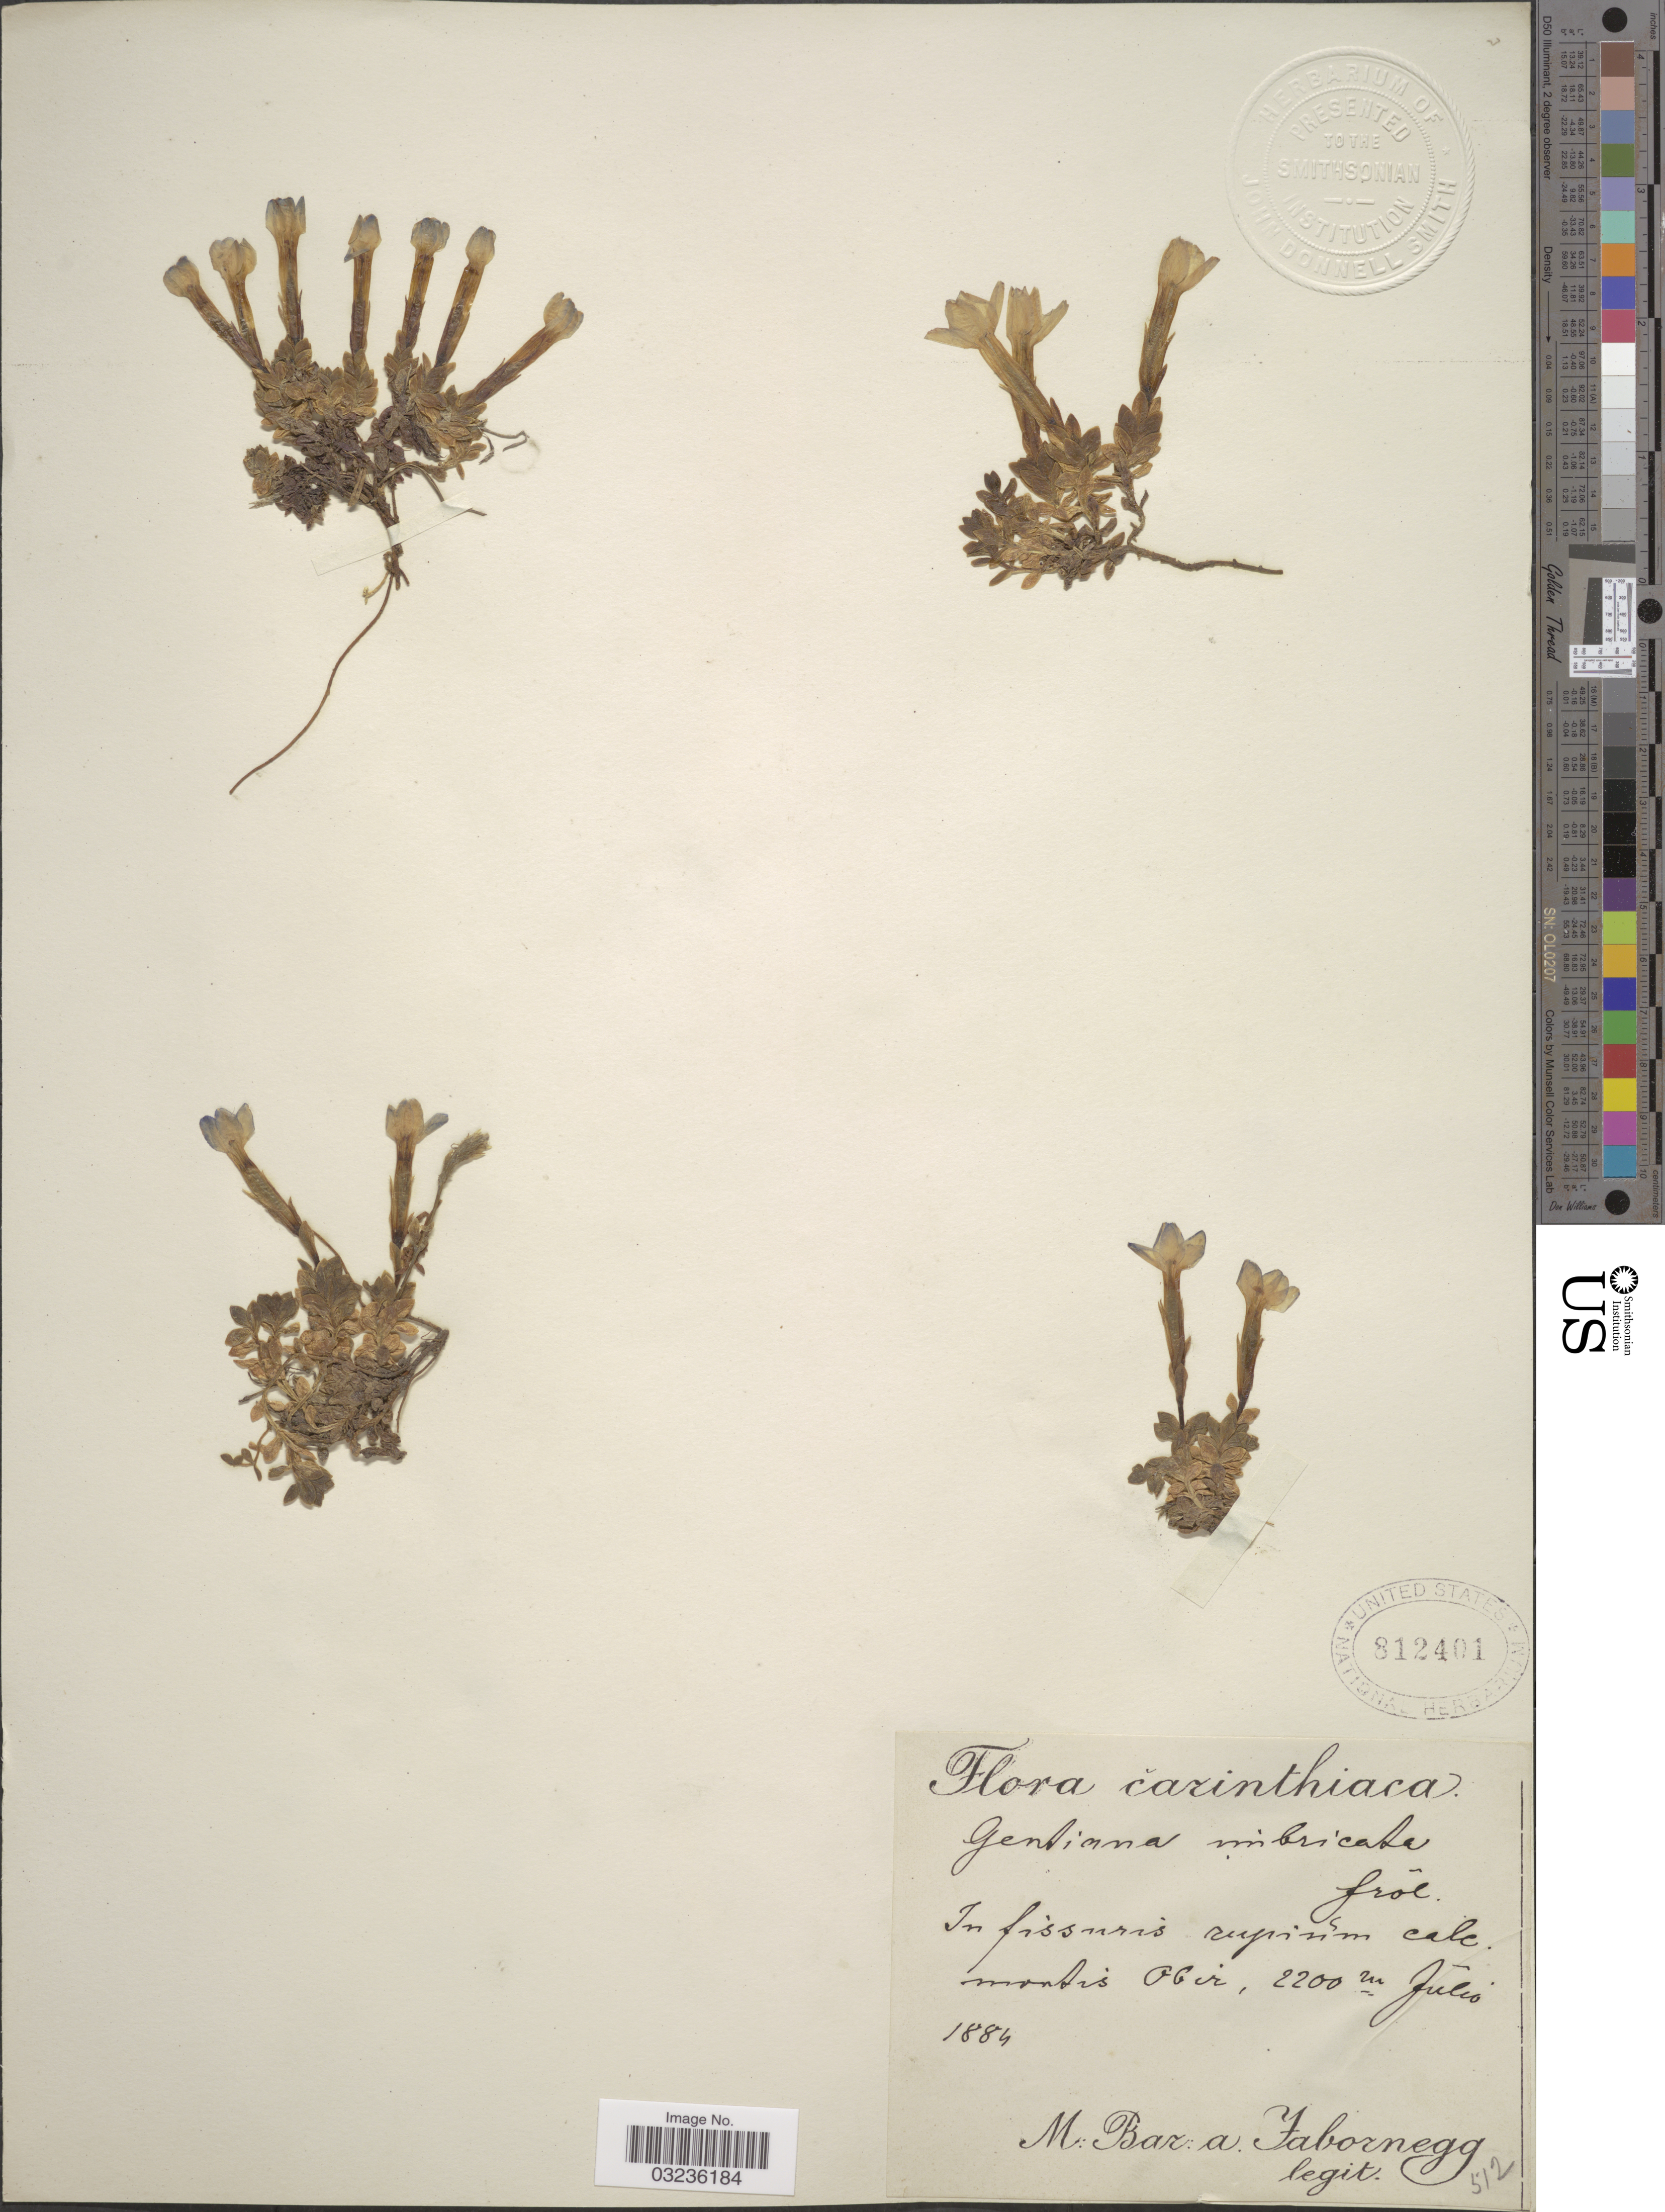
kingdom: Plantae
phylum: Tracheophyta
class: Magnoliopsida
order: Gentianales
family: Gentianaceae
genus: Gentiana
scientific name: Gentiana imbricata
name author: Froel.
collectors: Jabornegg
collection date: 1884-07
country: Slovenia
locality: In fissuris rupinium [interpreted] calc. montis Obir.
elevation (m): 2200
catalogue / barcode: US 812401